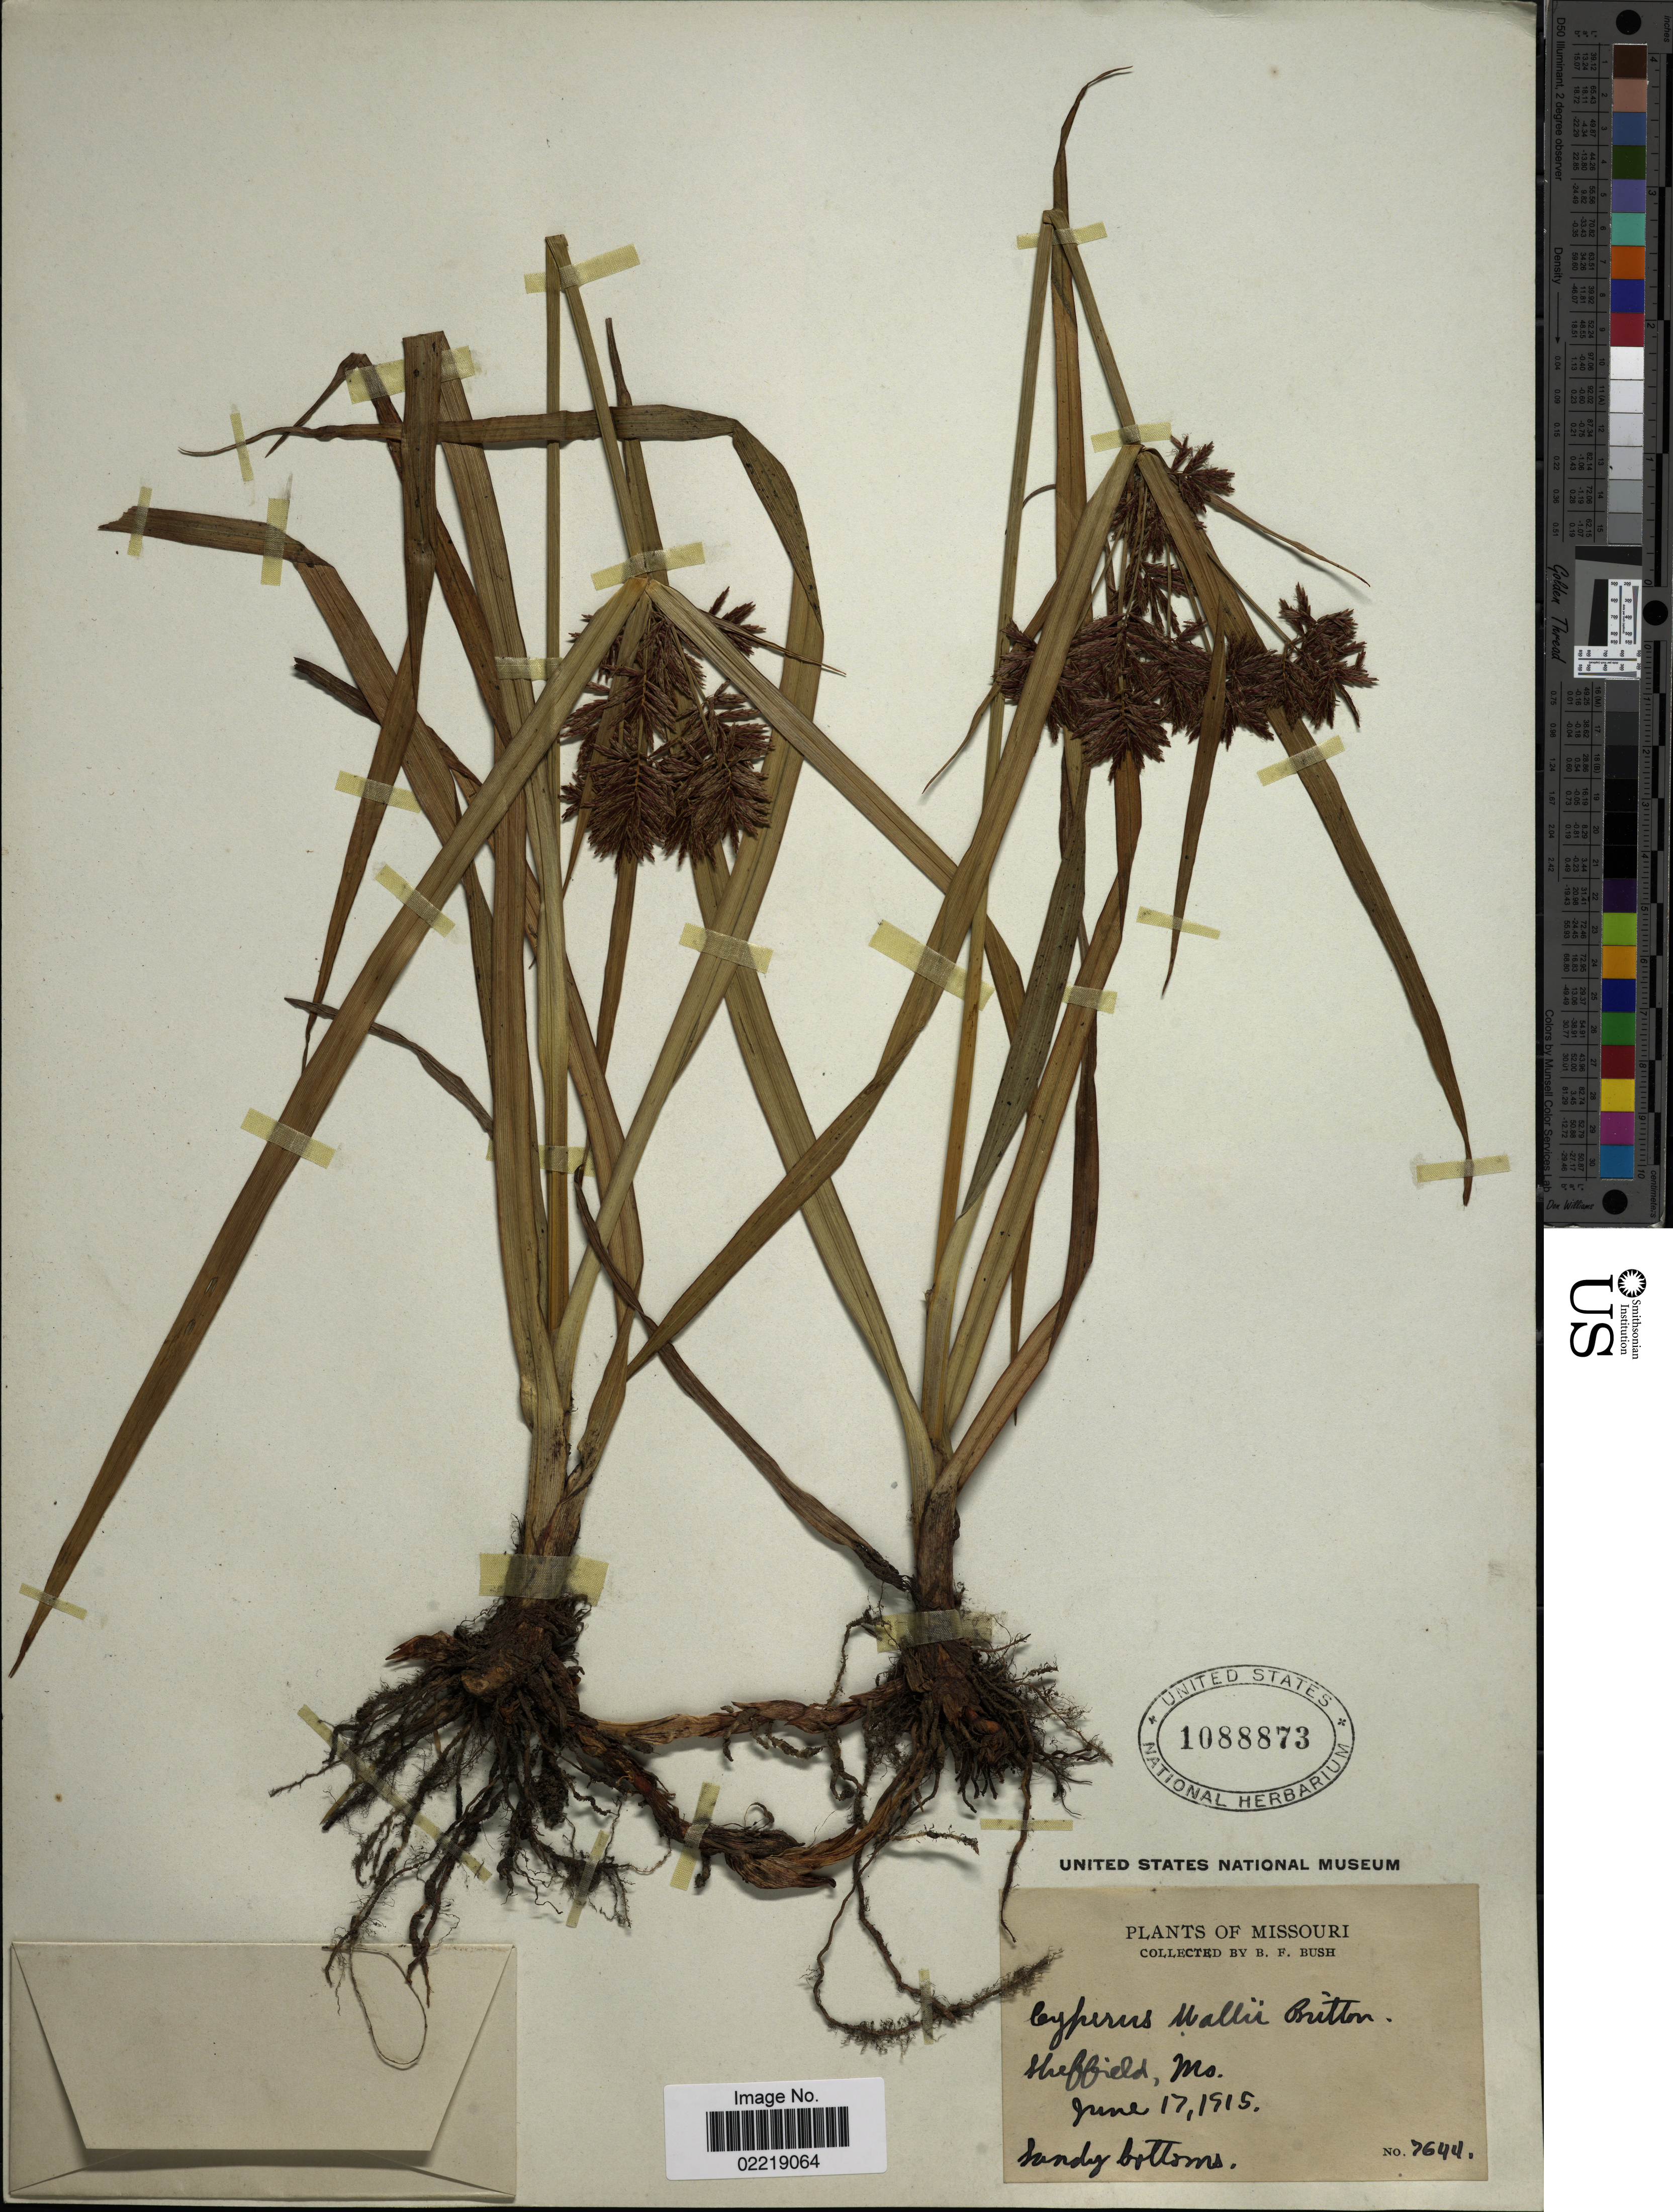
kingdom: Plantae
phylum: Tracheophyta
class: Liliopsida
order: Poales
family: Cyperaceae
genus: Cyperus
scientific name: Cyperus setigerus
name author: Torr. & Hook.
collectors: B. F. Bush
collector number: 7644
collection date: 1915-06-17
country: United States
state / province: Missouri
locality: Sheffield.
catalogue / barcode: US 1088873